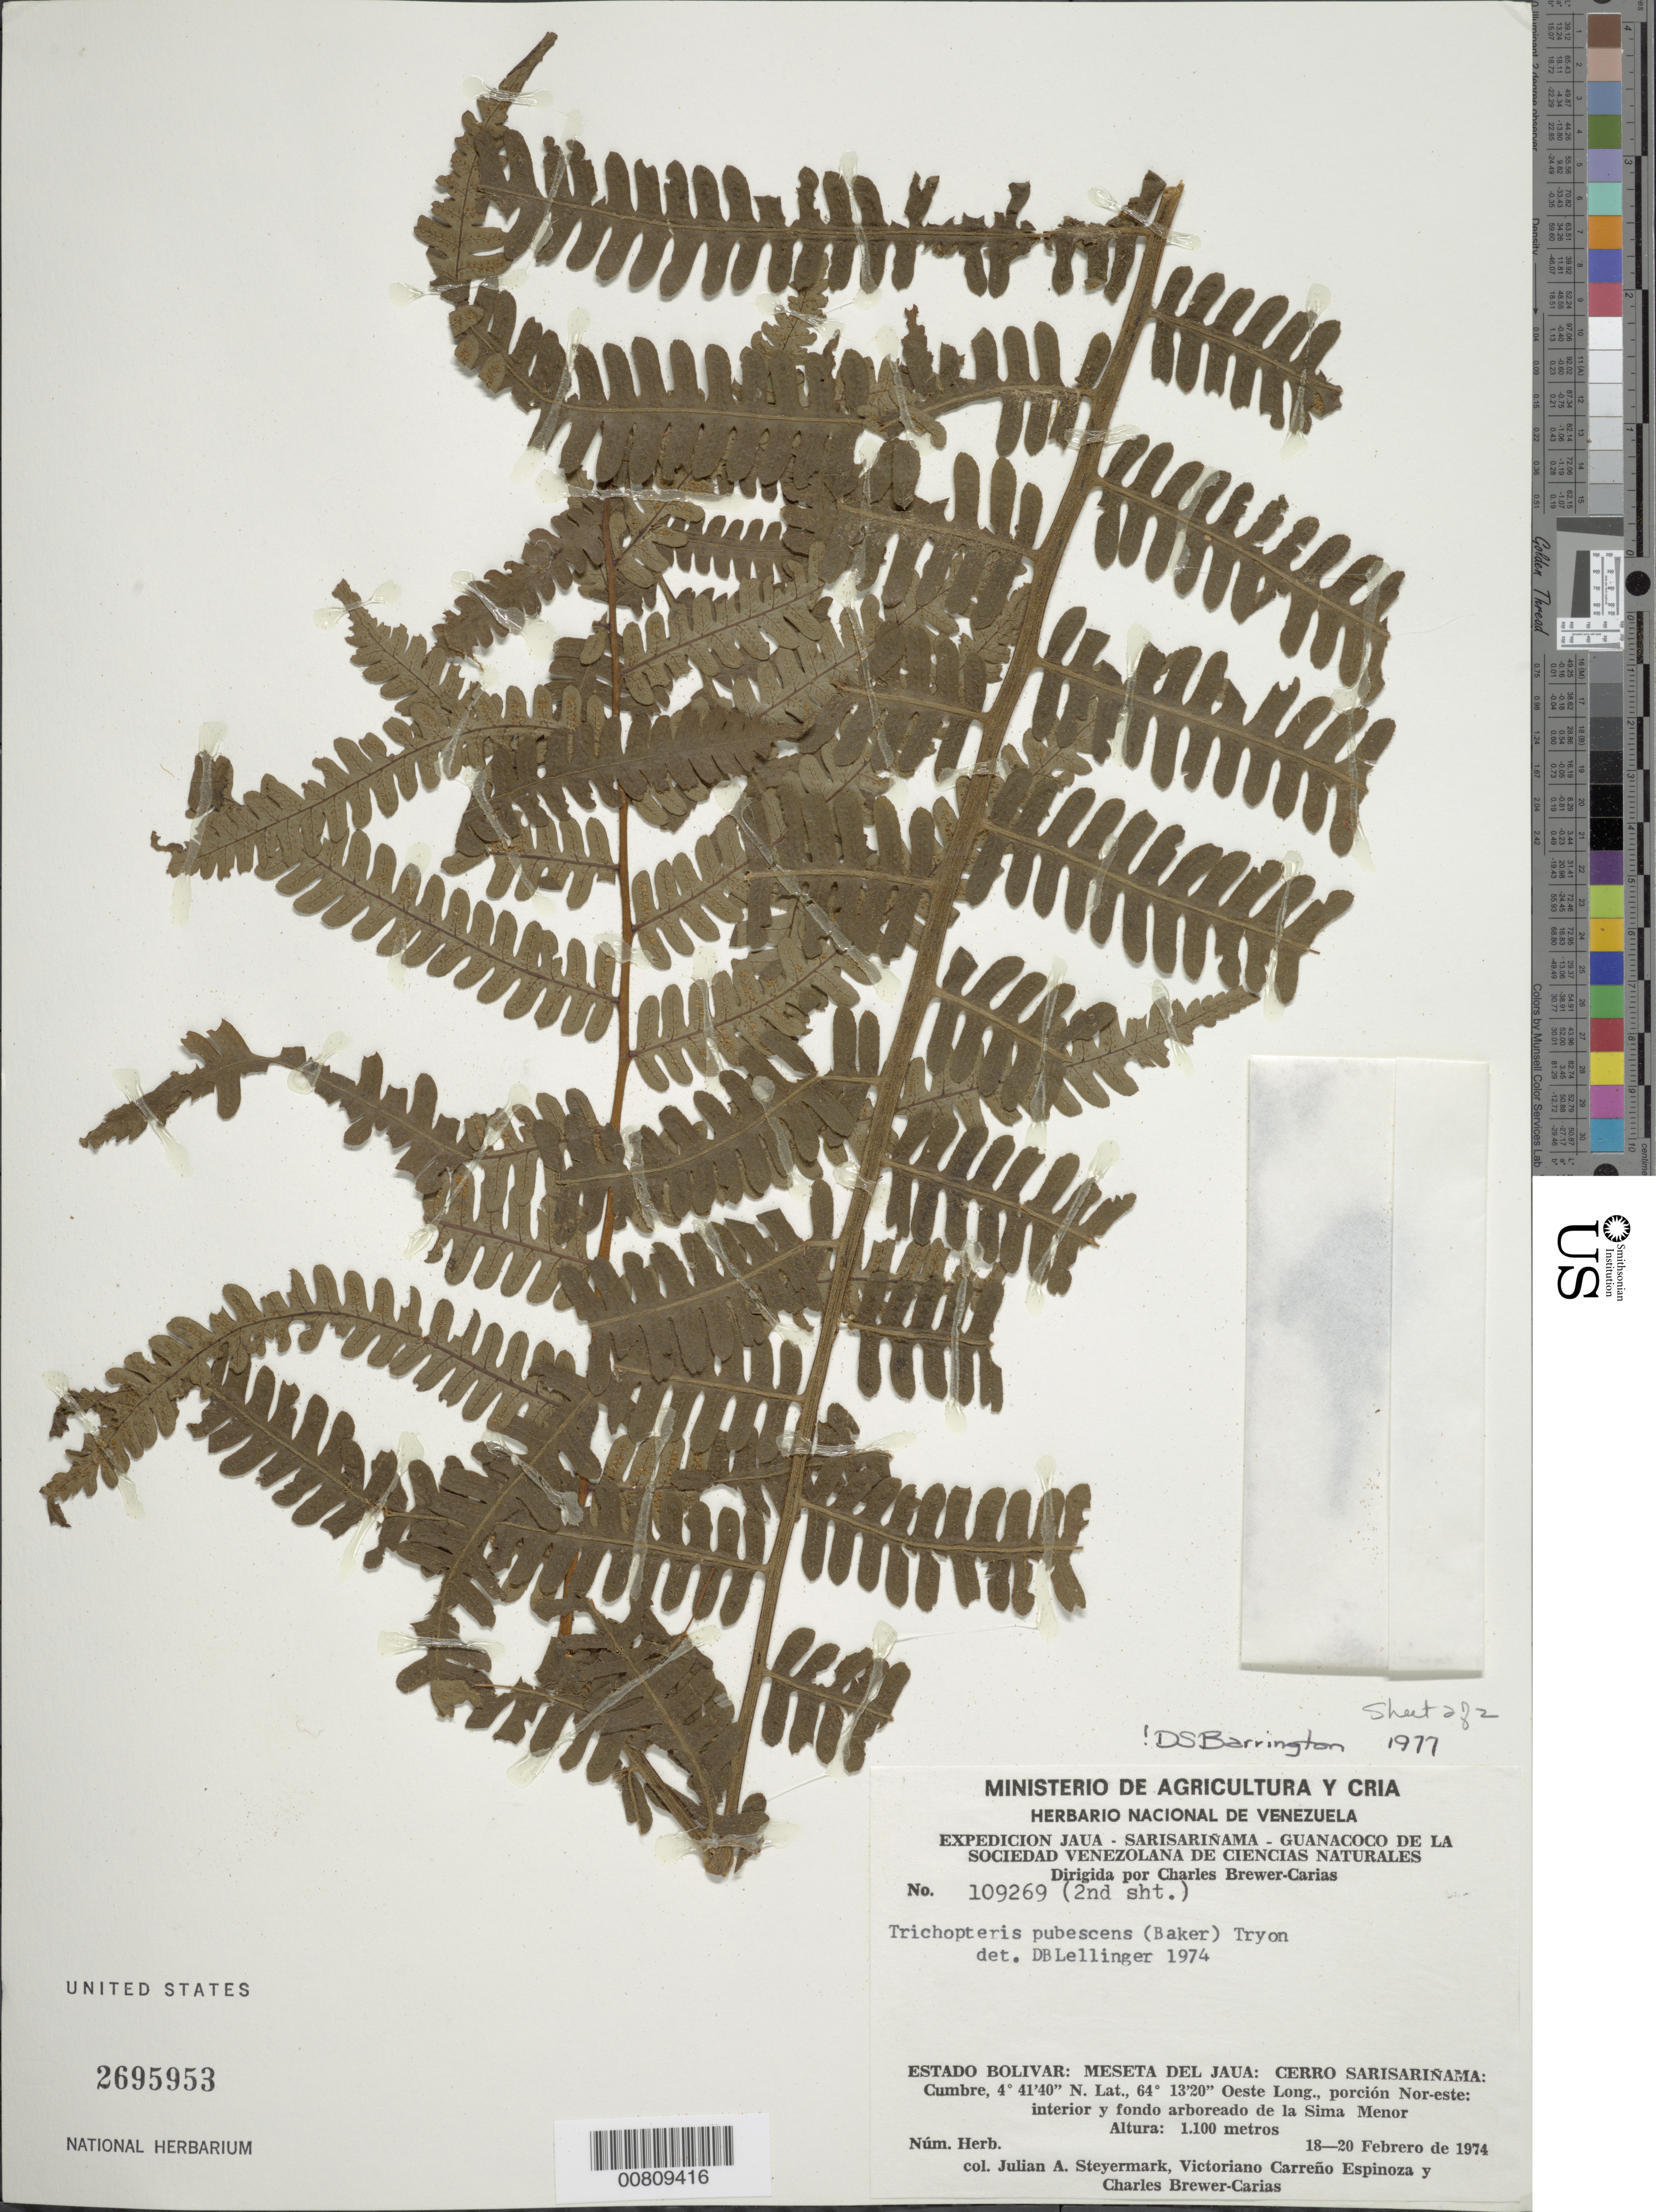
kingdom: Plantae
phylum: Tracheophyta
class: Polypodiopsida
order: Cyatheales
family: Cyatheaceae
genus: Cyathea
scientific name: Cyathea bipinnatifida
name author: (Baker) Domin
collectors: J. Steyermark, V. Carreño E. & C. Brewer-Carias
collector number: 109269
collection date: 1974-02-18/1974-02-20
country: Venezuela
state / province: Bolivar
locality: Estado Bolivar: Meseta del Jaua: Cerro Sarisariñama: Cumbre, porción Nor-este: interior y fondo arboreado de la Sima Menor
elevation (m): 1100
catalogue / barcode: US 2695953